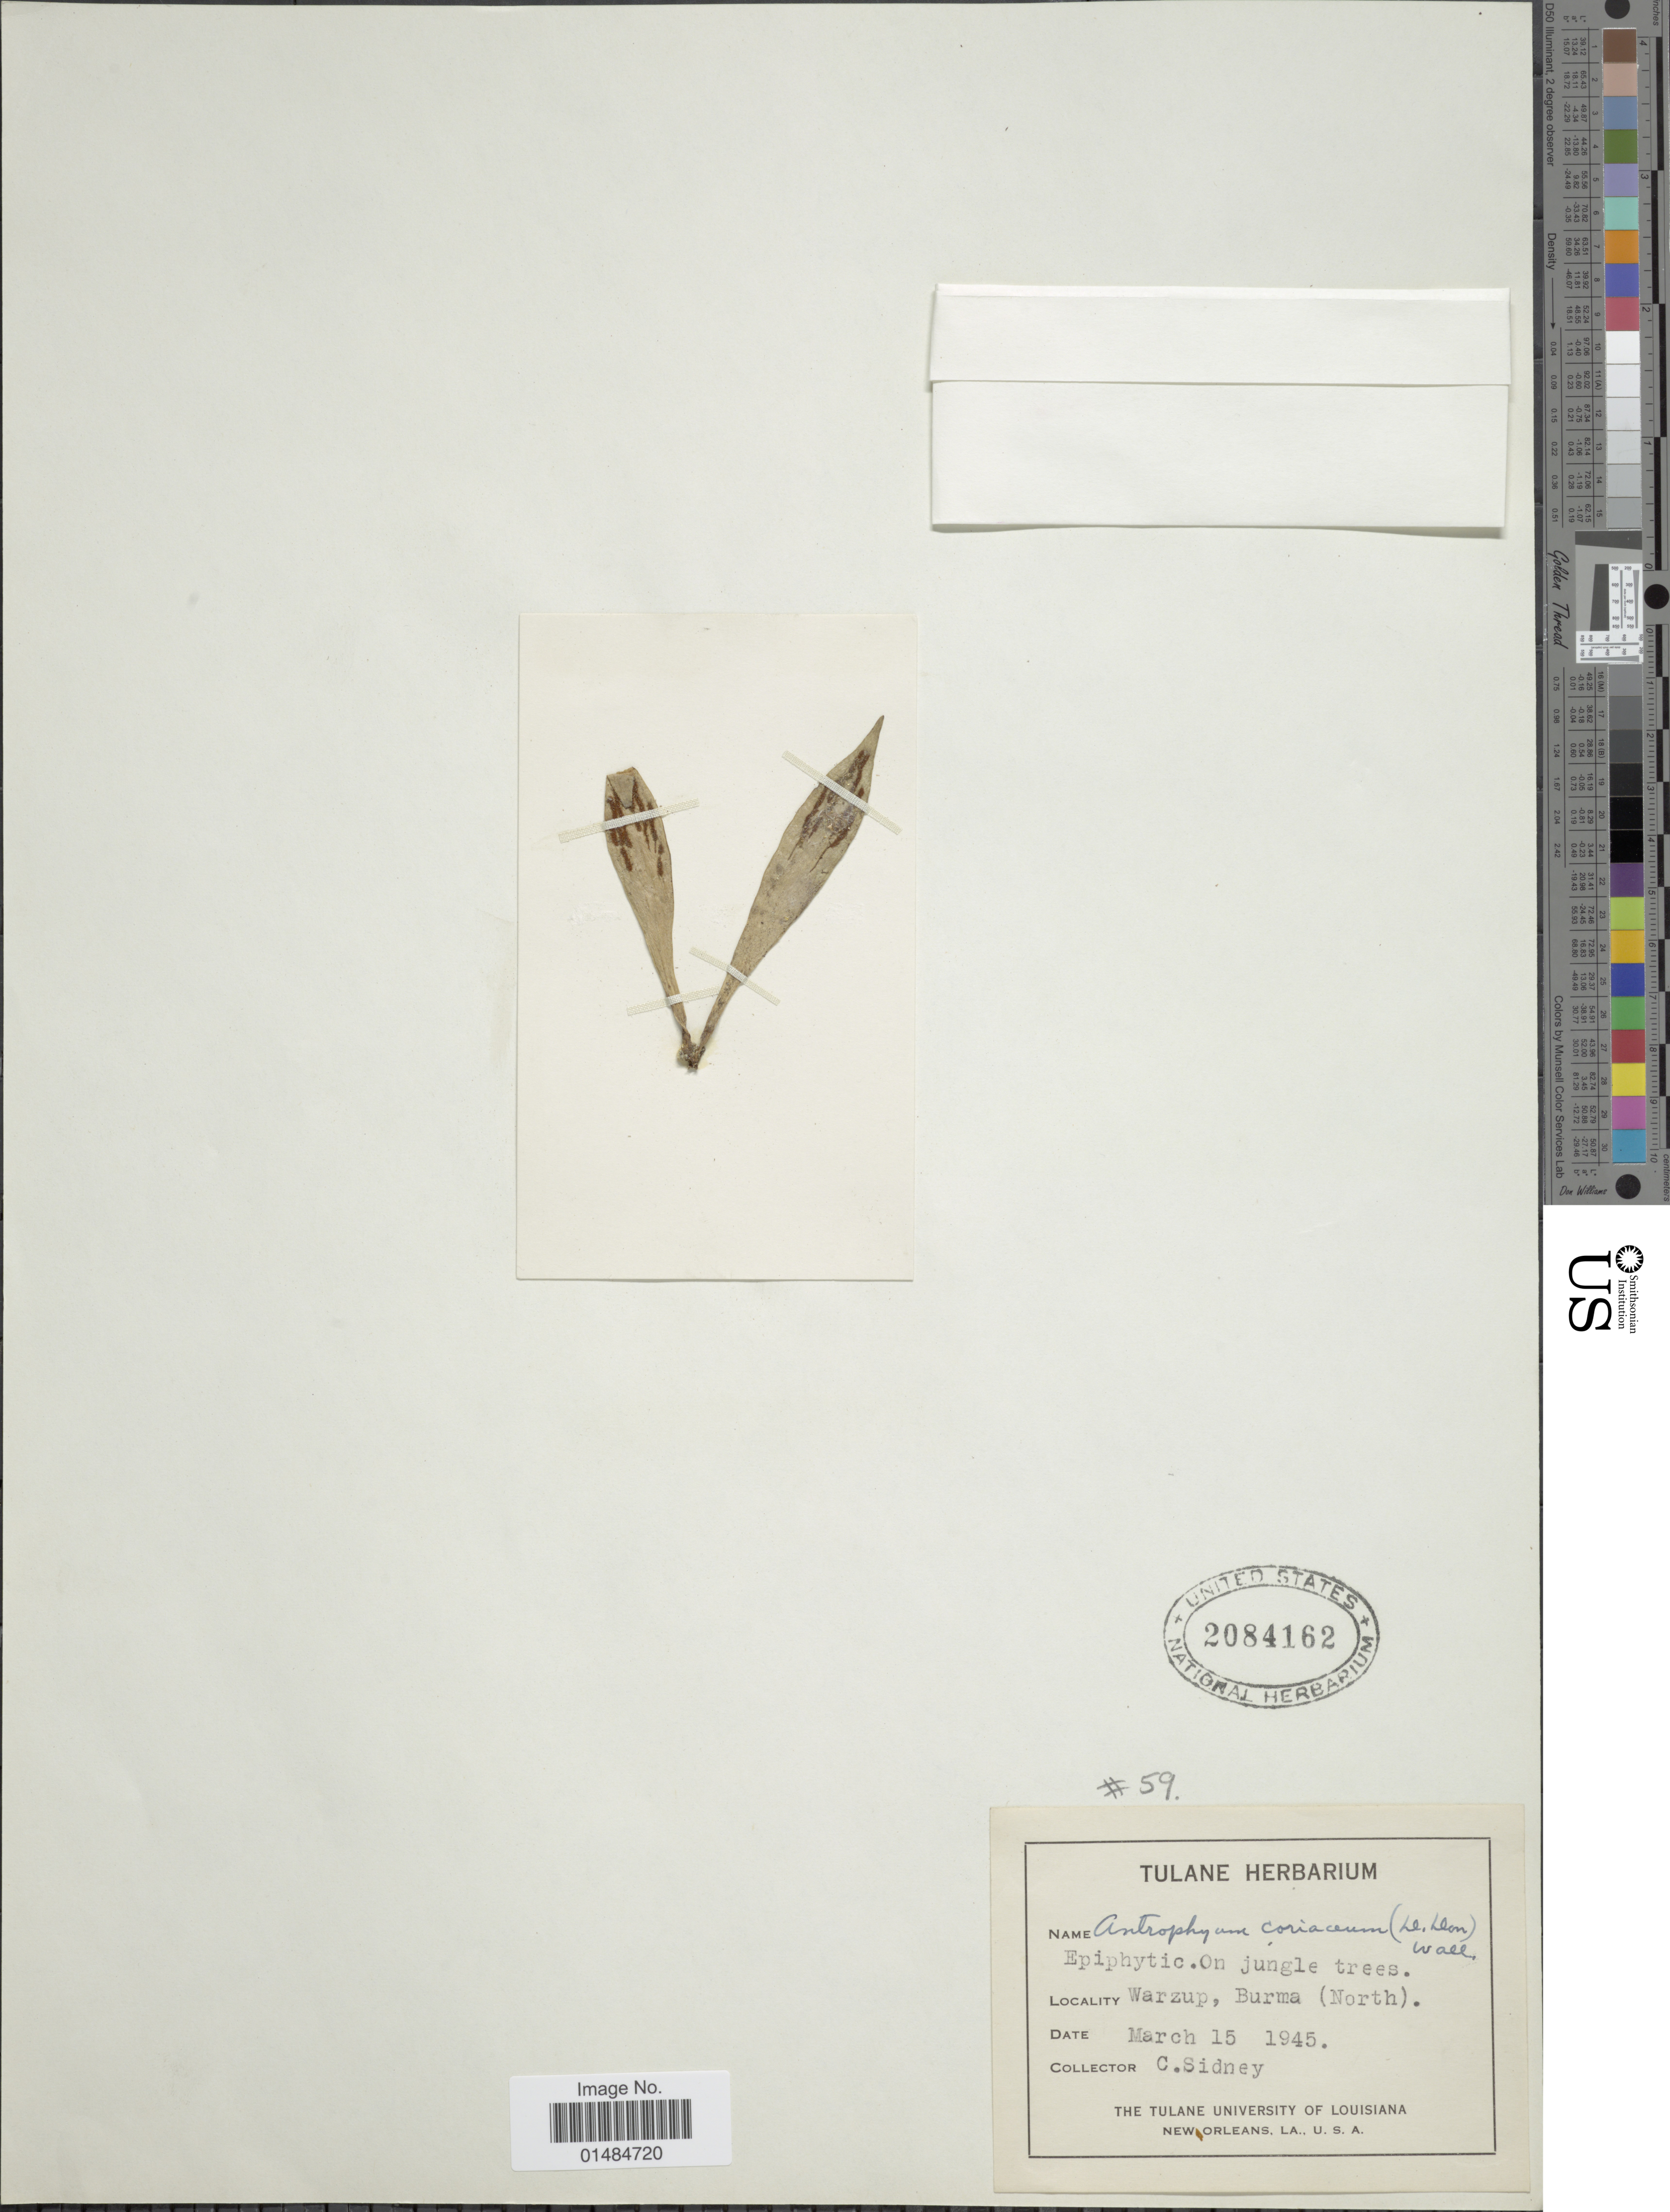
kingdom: Plantae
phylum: Tracheophyta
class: Polypodiopsida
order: Polypodiales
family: Pteridaceae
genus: Antrophyum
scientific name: Antrophyum coriaceum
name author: (D. Don) Wall. ex T. Moore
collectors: C. Sidney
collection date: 1945-03-15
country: Myanmar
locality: Warzup, Burma (North)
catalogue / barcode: US 2084162